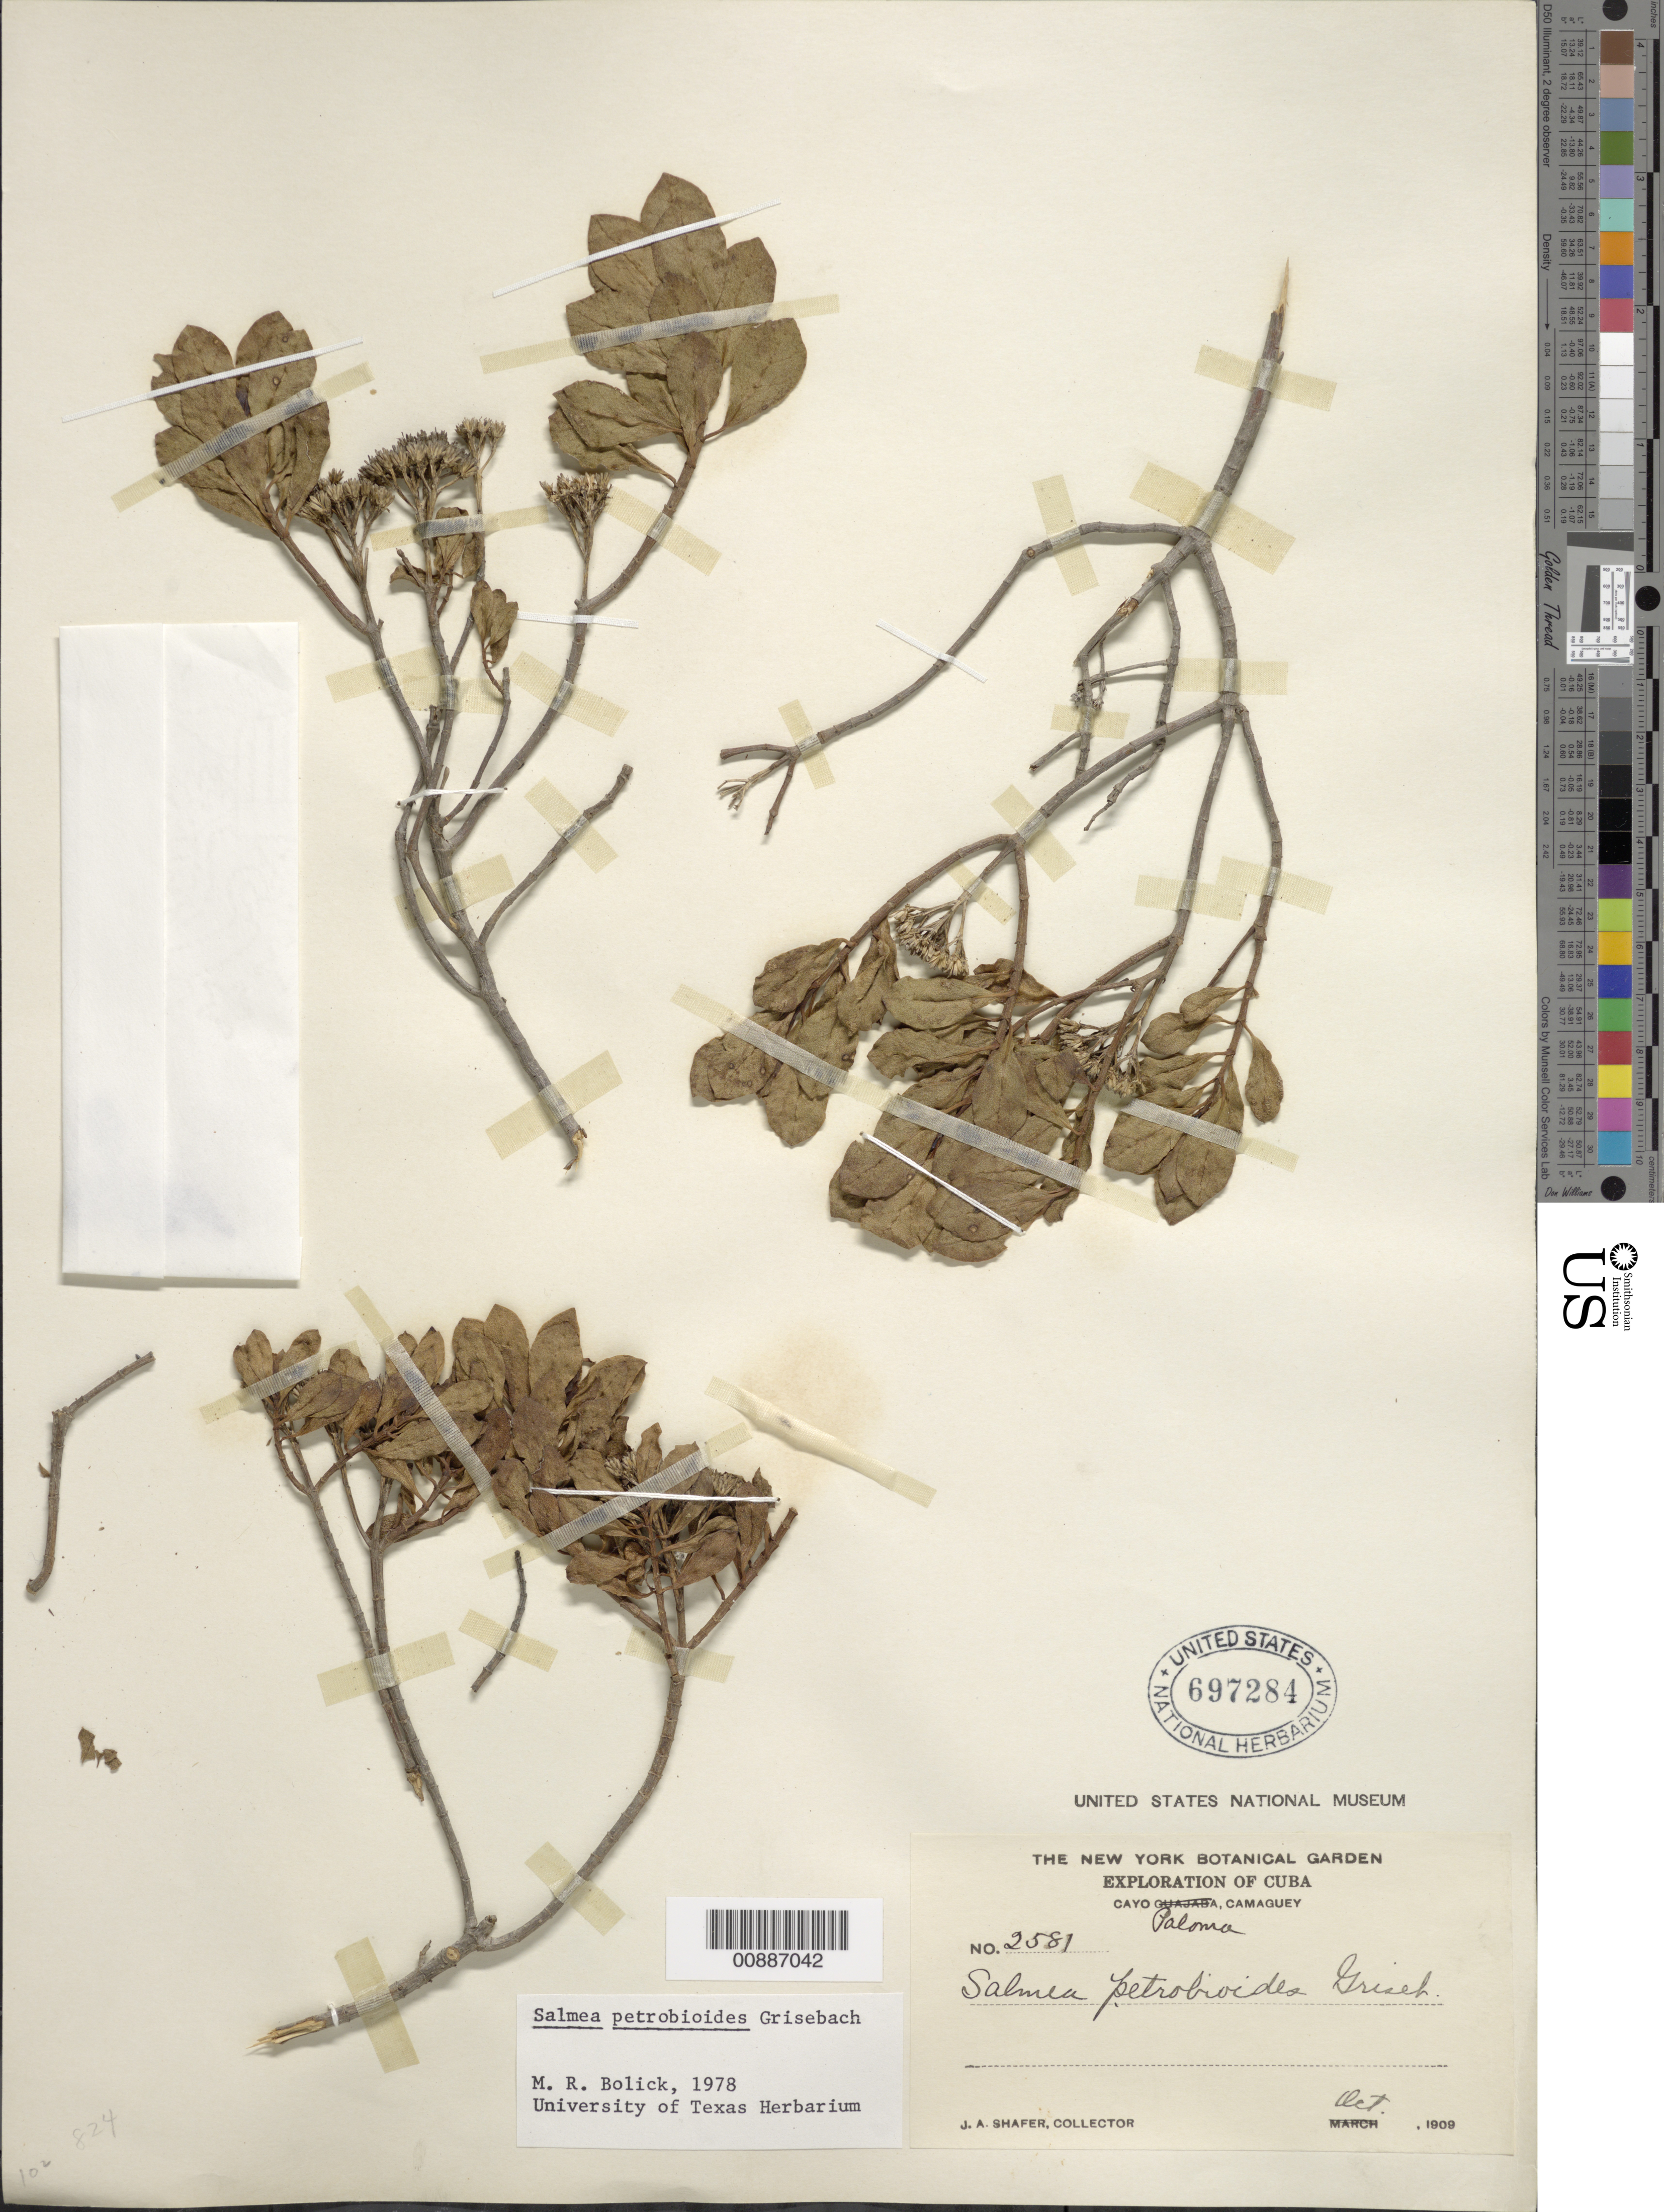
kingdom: Plantae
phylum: Tracheophyta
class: Magnoliopsida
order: Asterales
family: Asteraceae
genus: Salmea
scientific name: Salmea petrobioides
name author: Griseb.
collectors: J. A. Shafer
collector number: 2581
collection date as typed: Oct 1909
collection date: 1909-10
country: Cuba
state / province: Camaguey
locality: Cayo Paloma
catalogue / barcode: US 697284